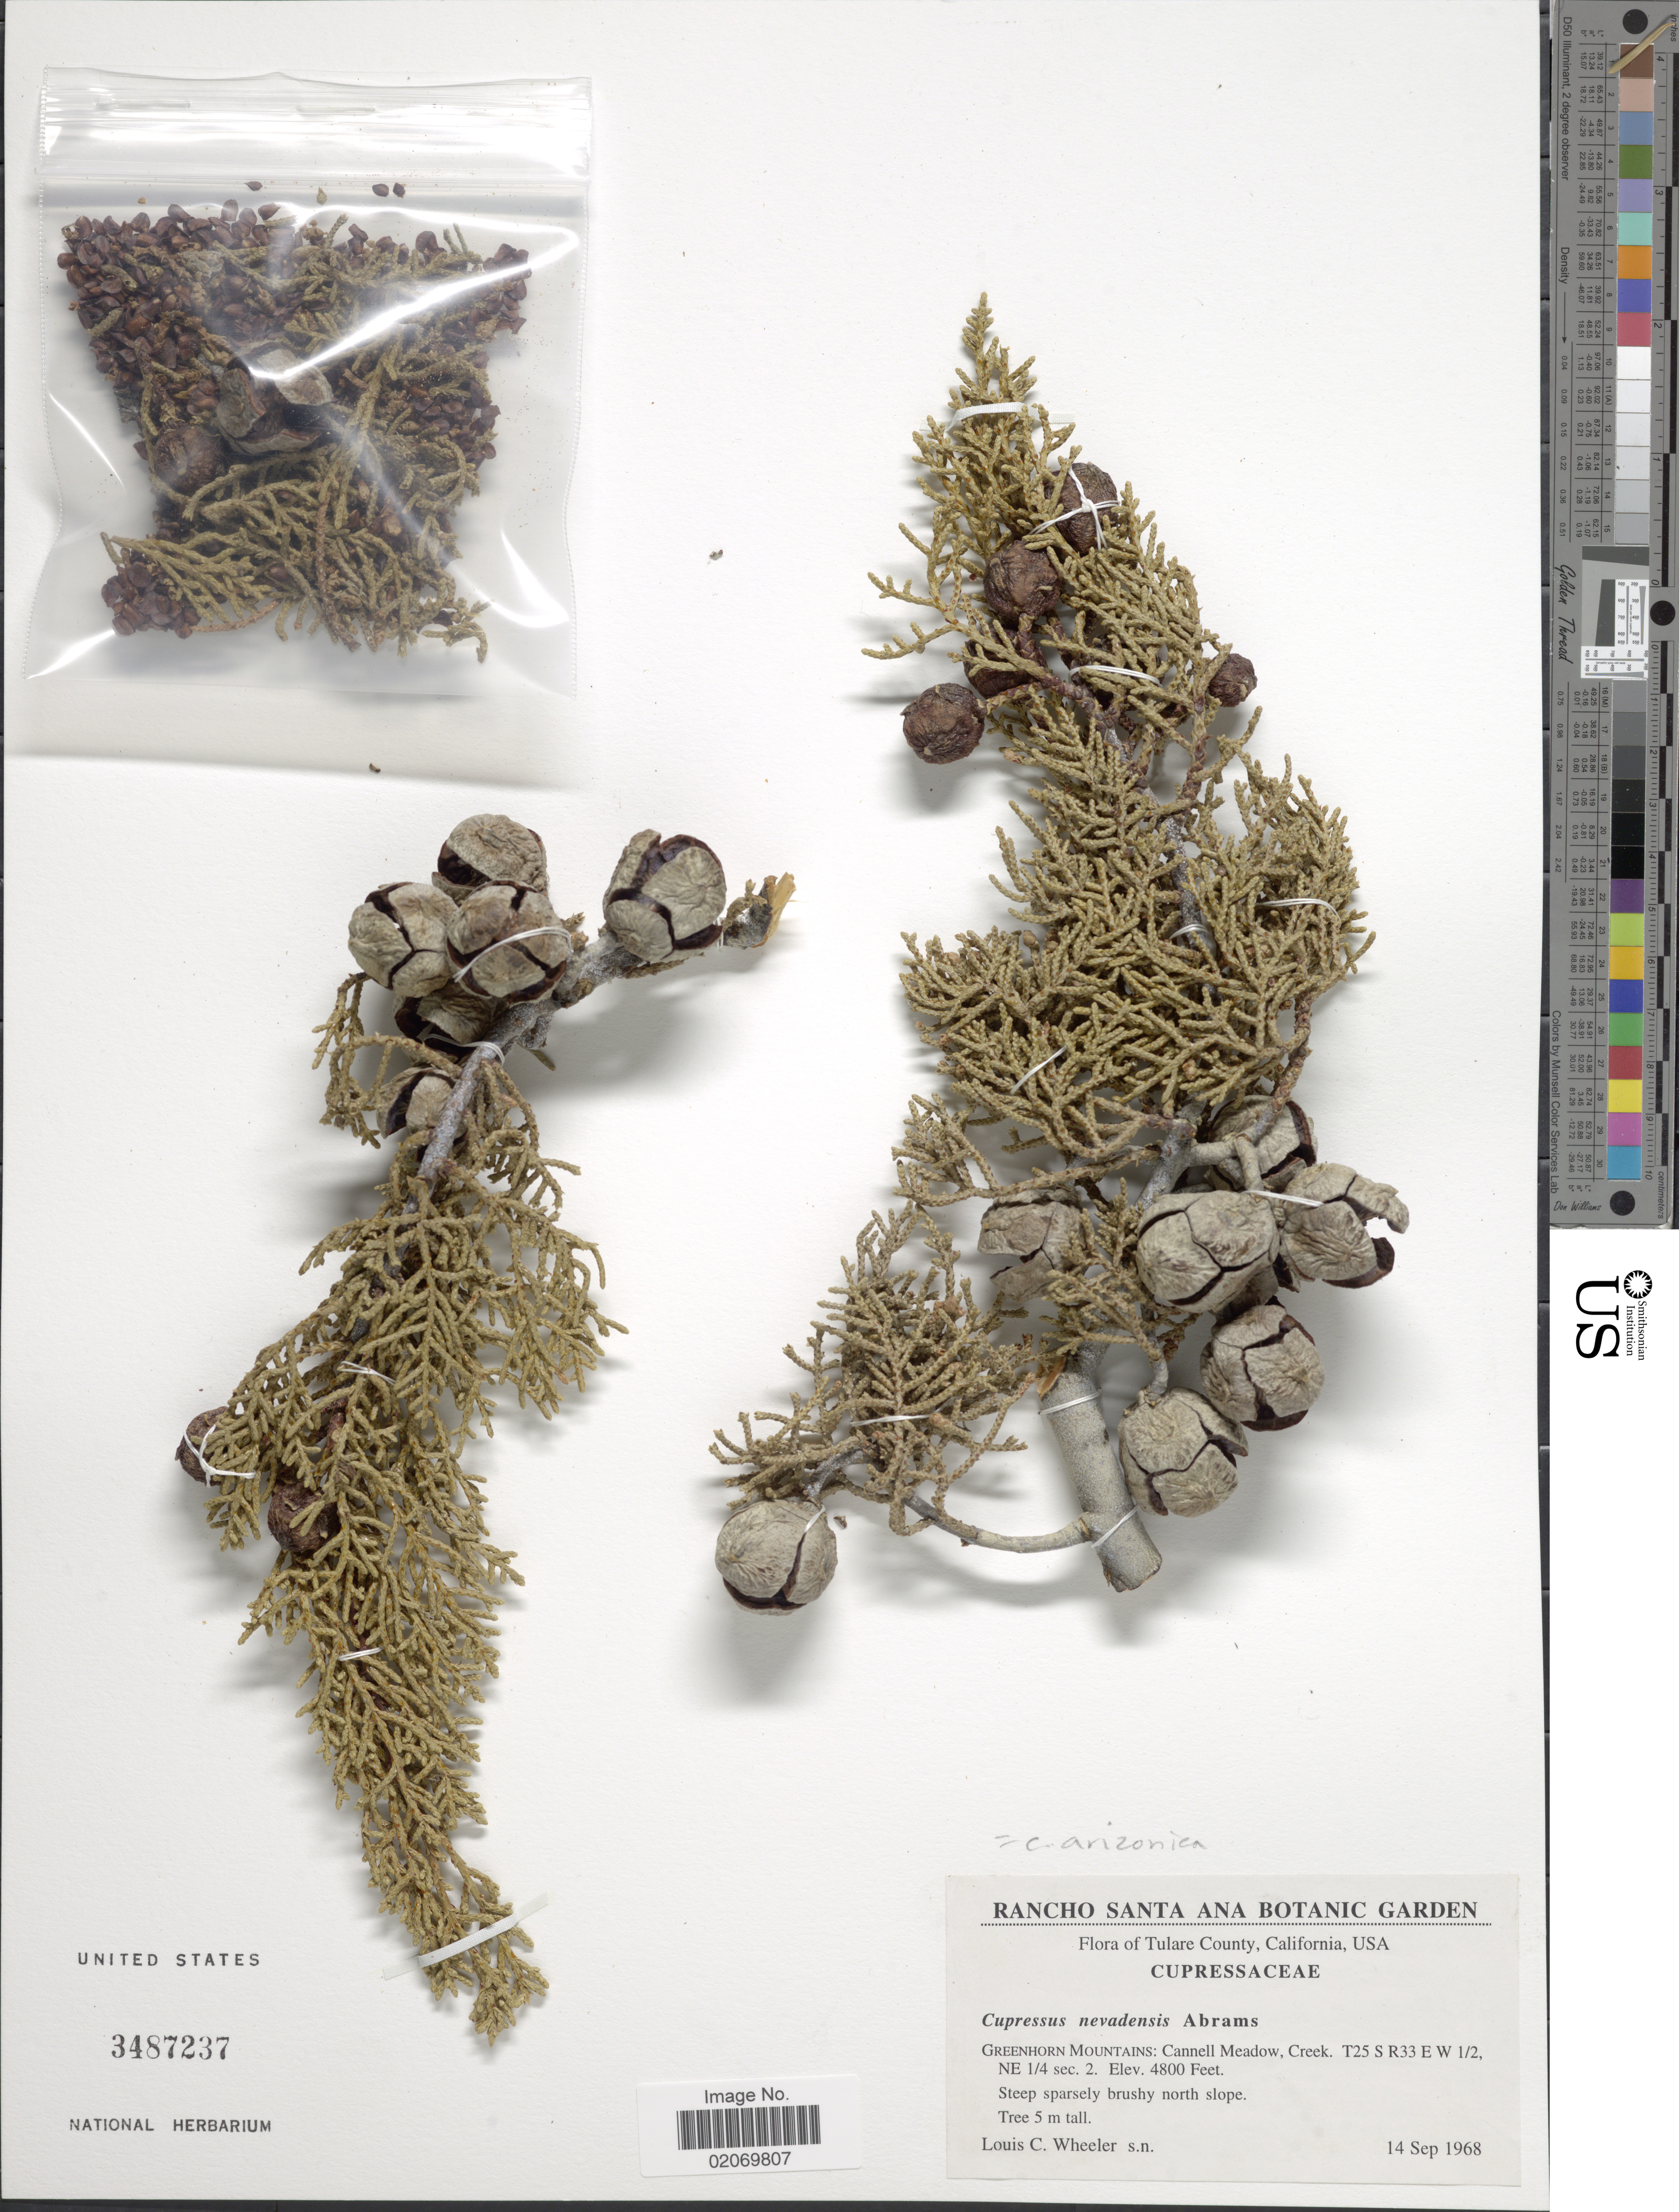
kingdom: Plantae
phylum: Tracheophyta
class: Pinopsida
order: Pinales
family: Cupressaceae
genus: Hesperocyparis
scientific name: Hesperocyparis nevadensis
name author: (Abrams) Bartel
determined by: (US) Smithsonian Institution - National Museum of Natural History - Department of Botany (UNITED STATES)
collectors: L. C. Wheeler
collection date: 1968-09-14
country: United States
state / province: California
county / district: Tulare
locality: Tulare County, Greenhorn Mountains: Cannell Meadow, Creek. T25 S R33 E W½, NE ¼ sec 2, Steep sparsely brushy north slope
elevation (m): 1463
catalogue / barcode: US 3487237